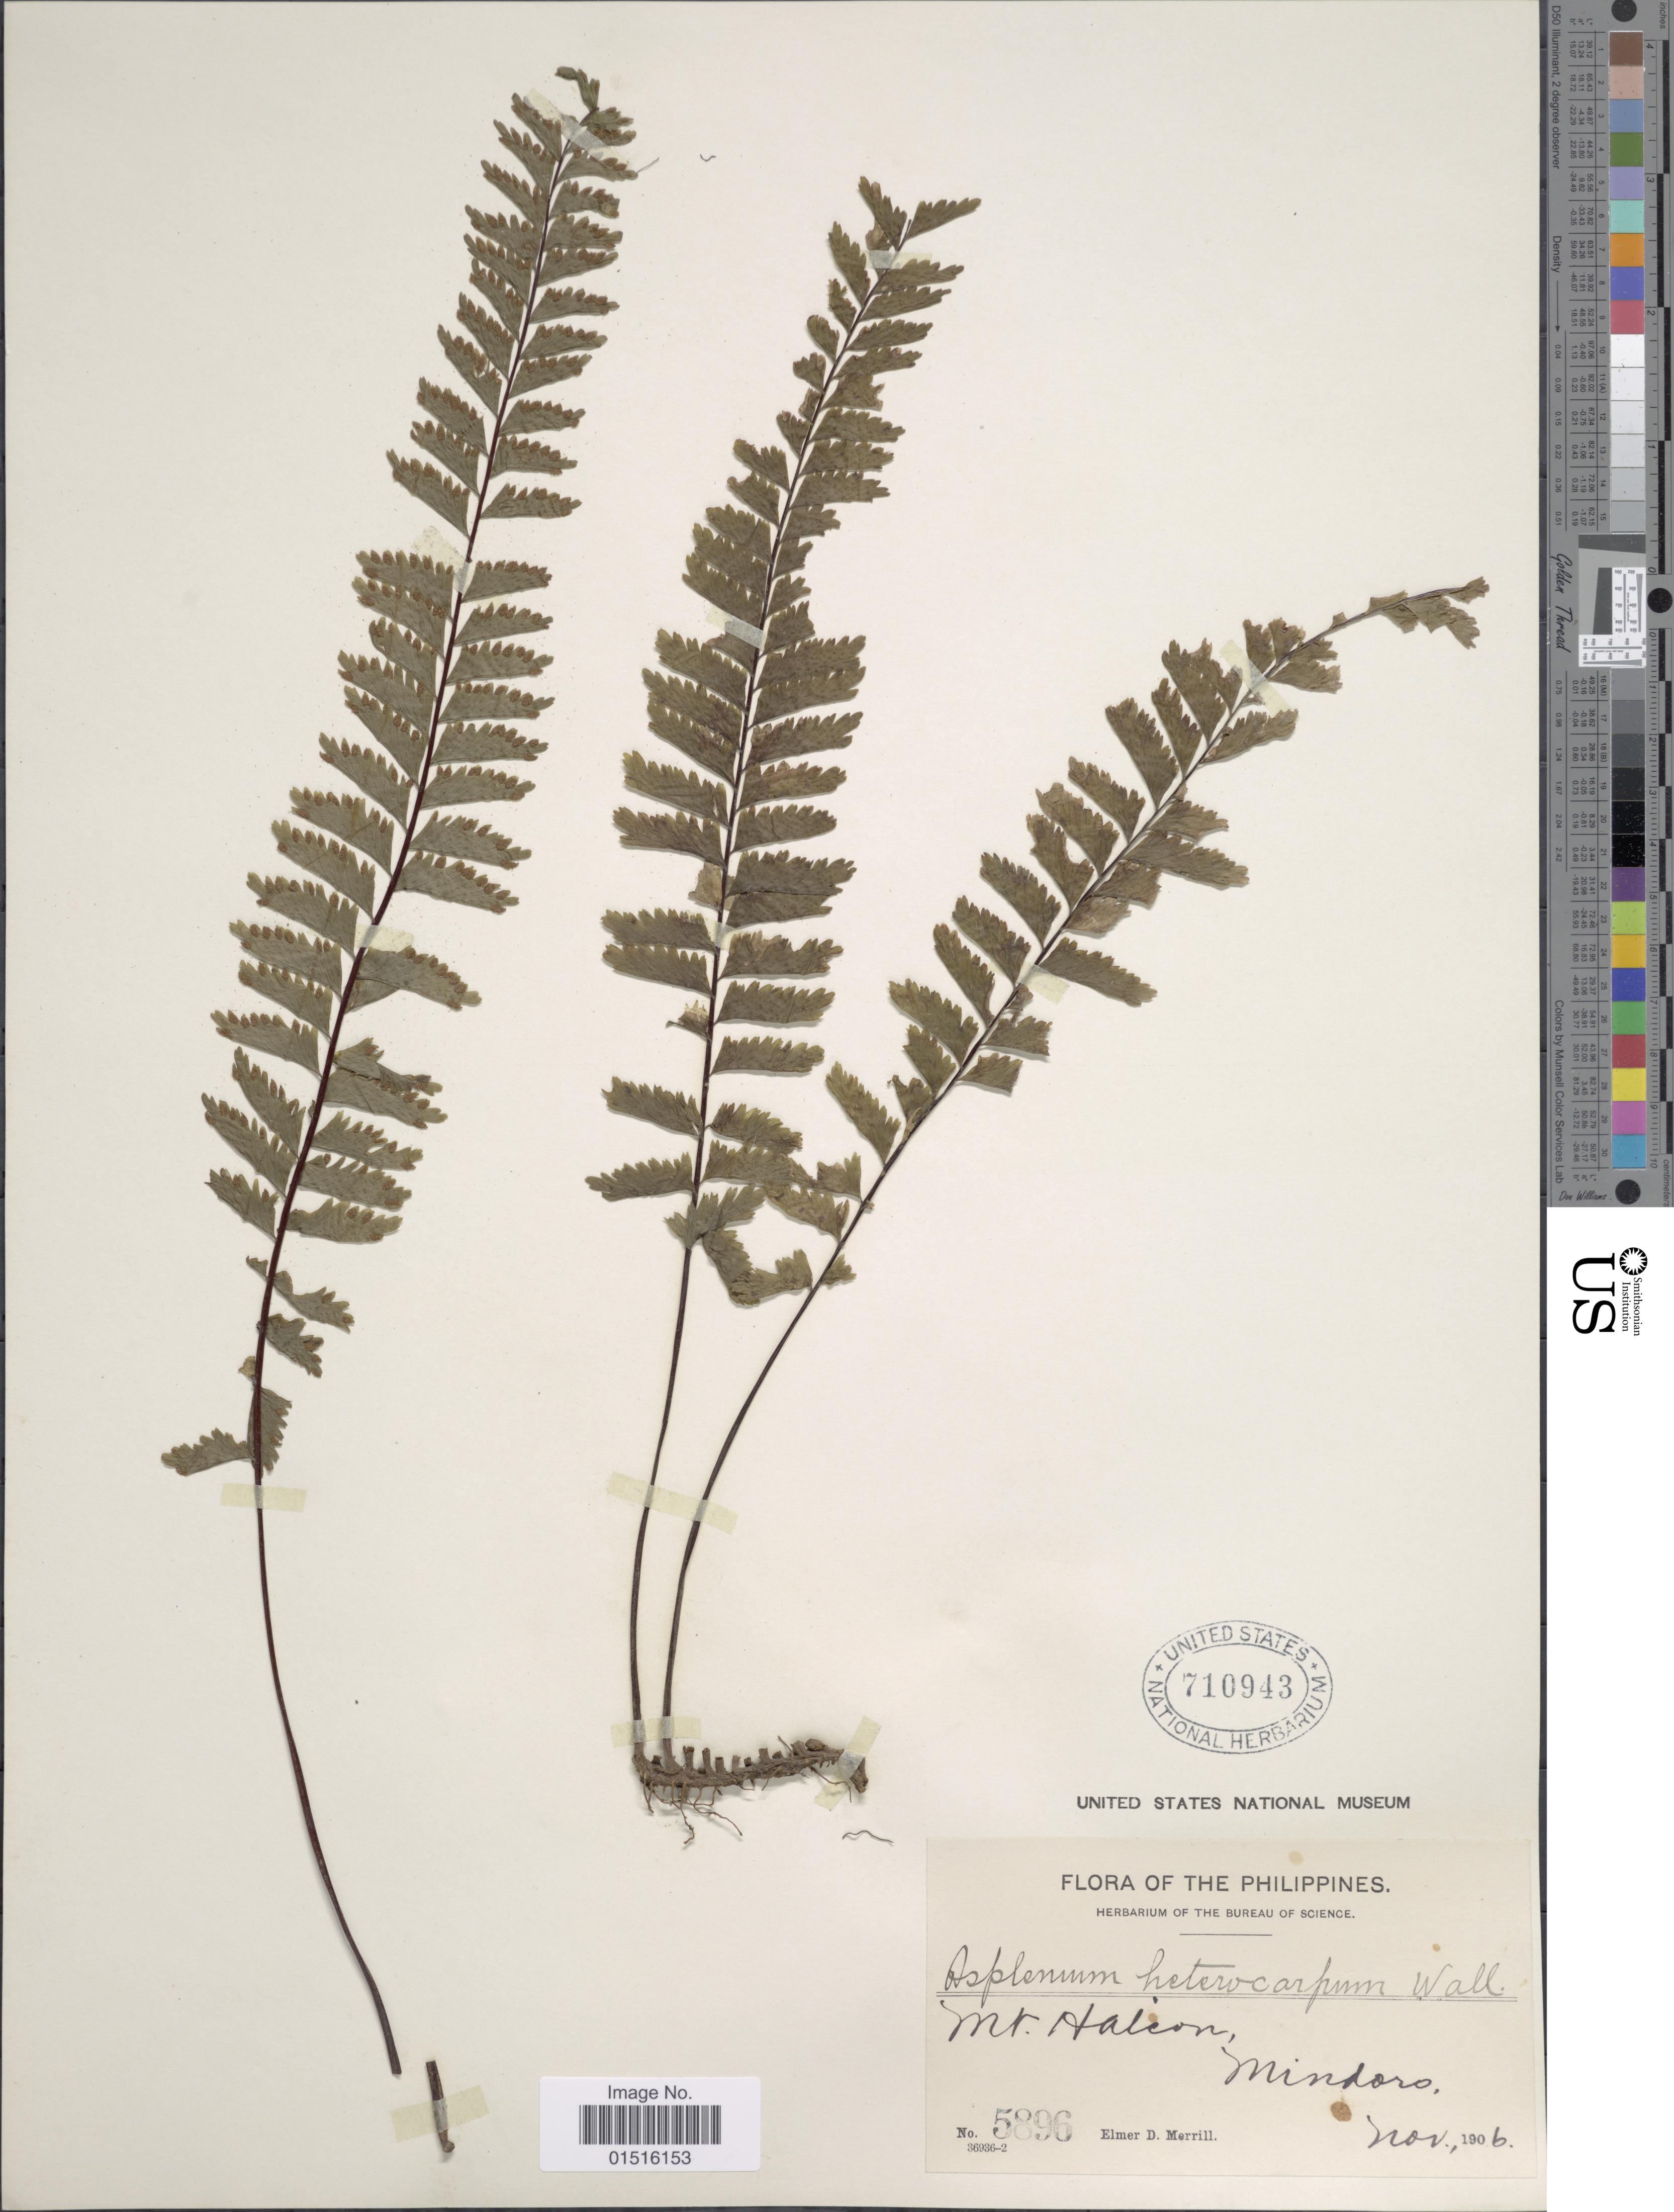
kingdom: Plantae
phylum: Tracheophyta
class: Polypodiopsida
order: Polypodiales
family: Aspleniaceae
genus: Asplenium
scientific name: Asplenium cheilosorum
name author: Kunze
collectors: E. D. Merrill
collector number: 5896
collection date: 1906-11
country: Philippines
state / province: Mimaropa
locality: Mt. Halcon, Mindoro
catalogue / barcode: US 710943